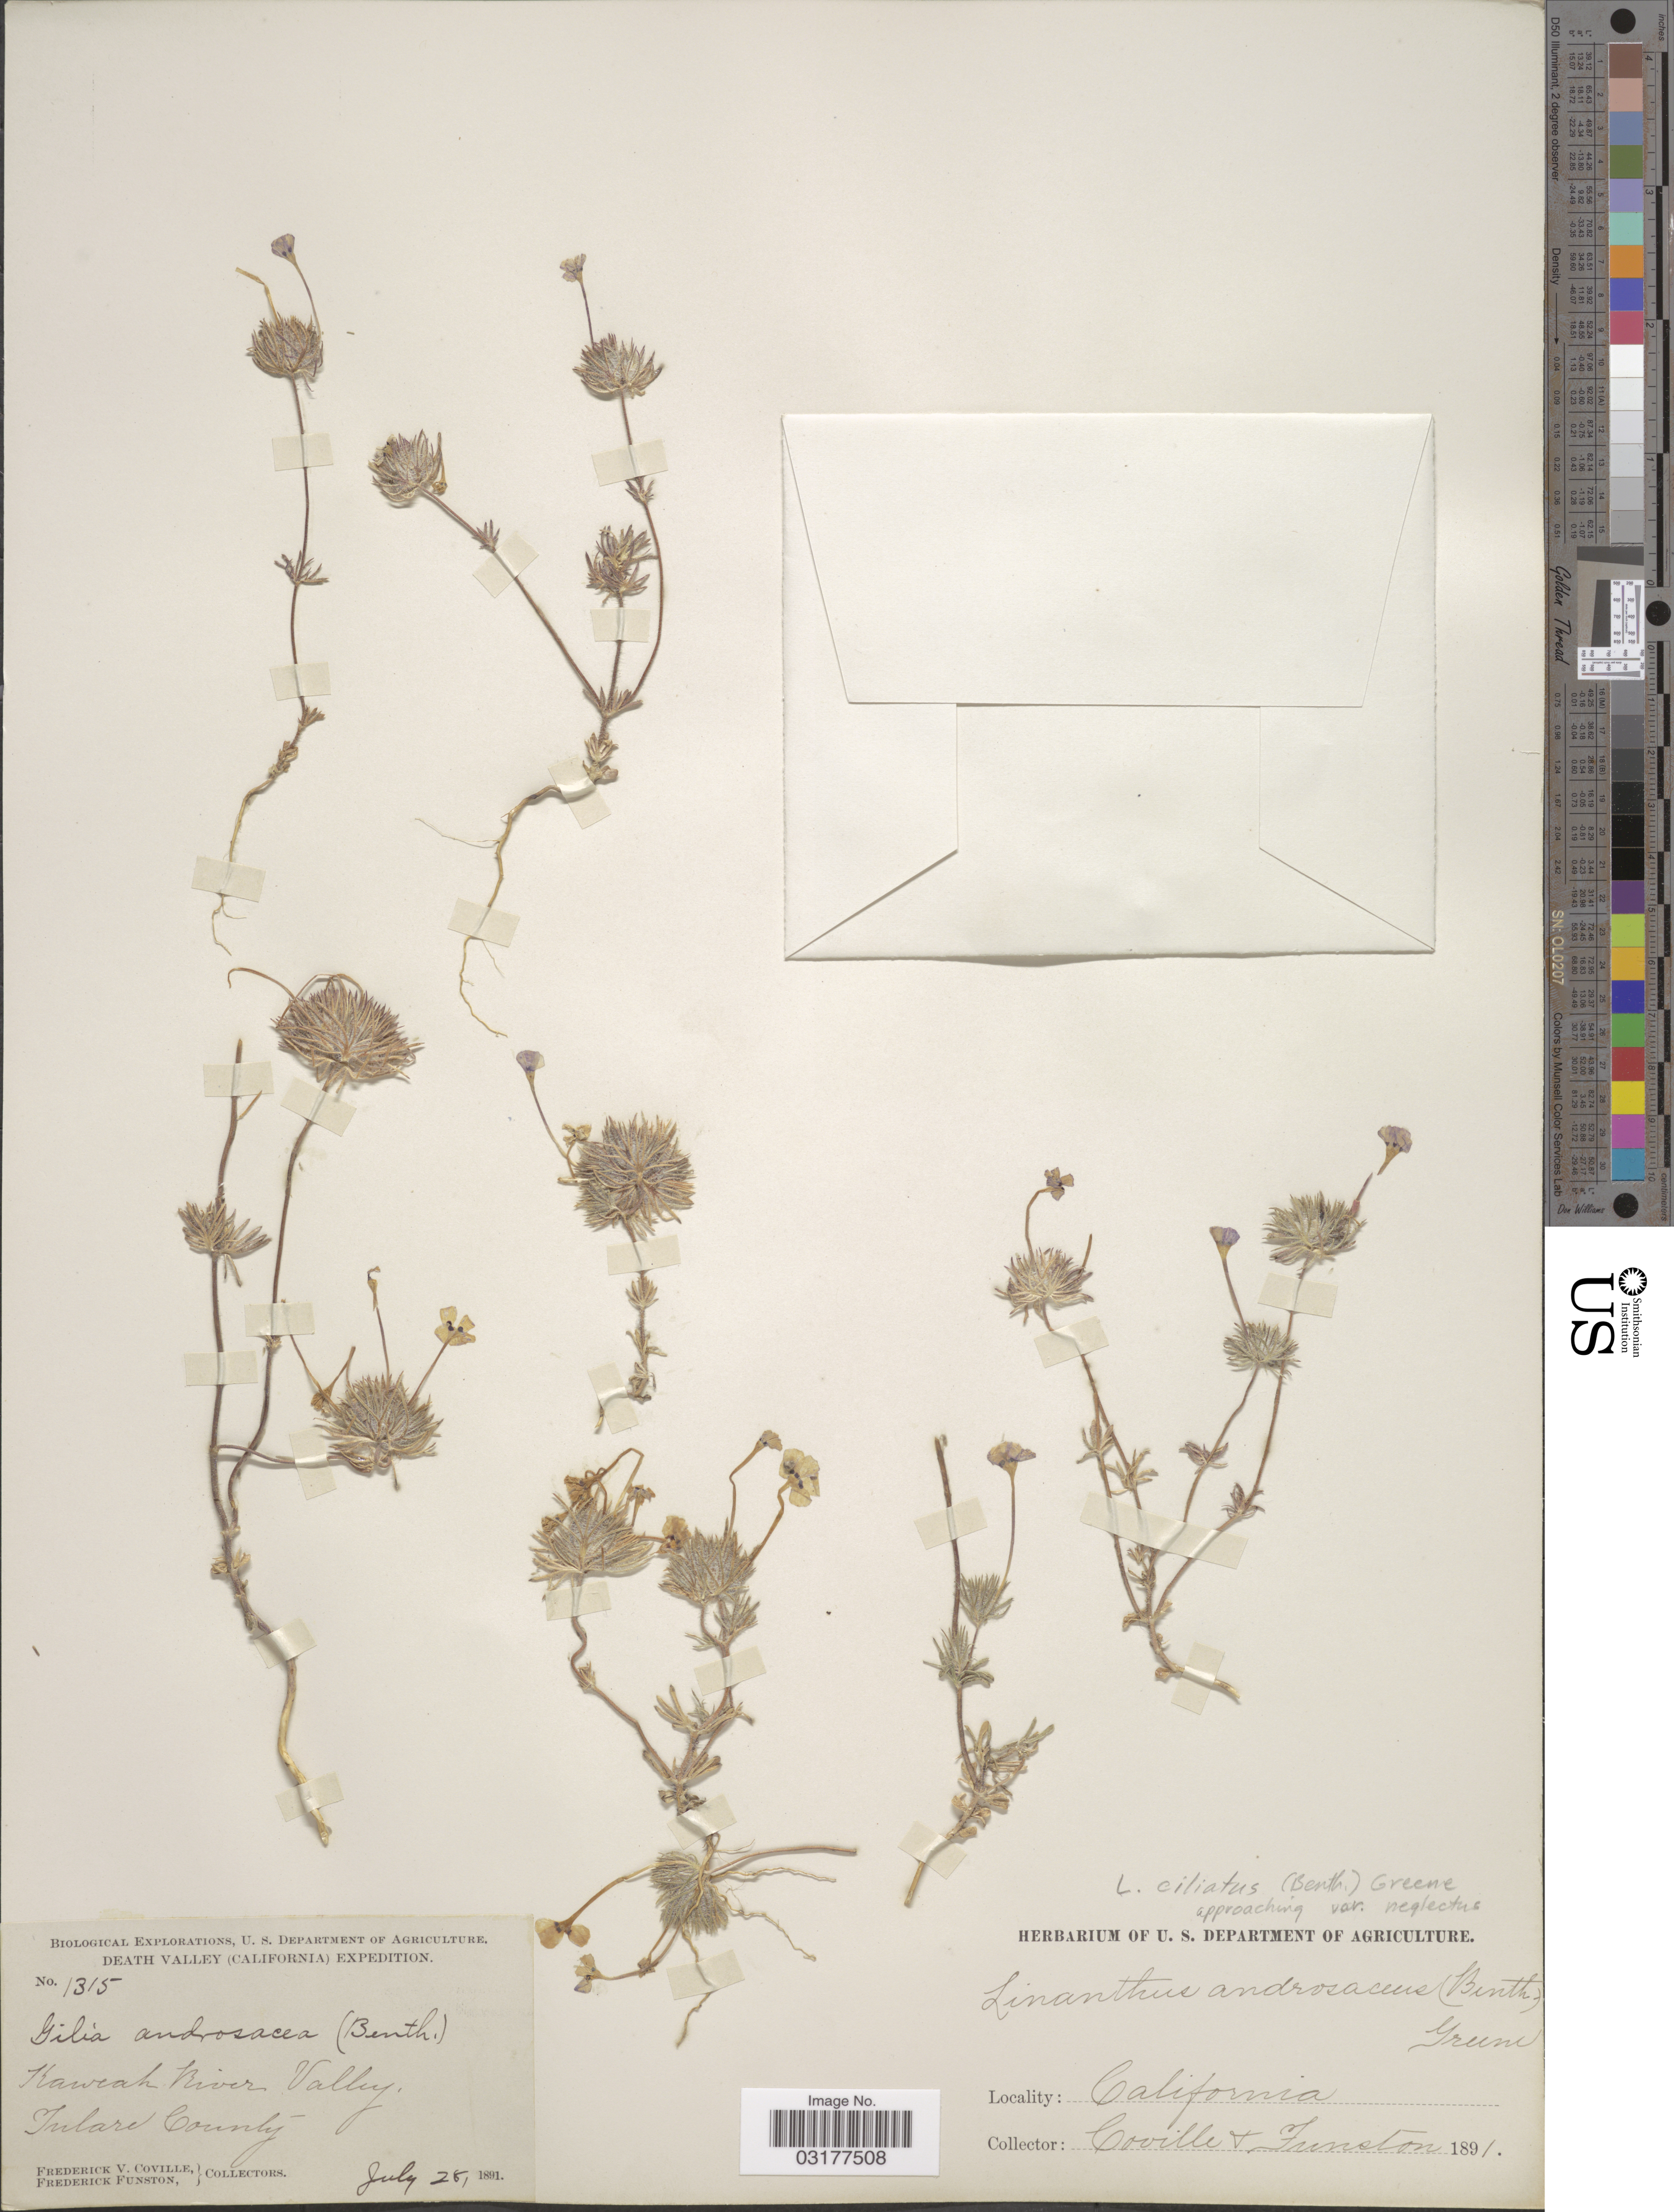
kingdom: Plantae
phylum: Tracheophyta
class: Magnoliopsida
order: Ericales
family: Polemoniaceae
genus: Leptosiphon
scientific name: Leptosiphon ciliatus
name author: (Benth.) Jeps.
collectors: F. V. Coville & F. Funston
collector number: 1315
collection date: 1891-07-28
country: United States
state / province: California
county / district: Tulare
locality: Death Valley. Haweah River Valley. Tulare County.